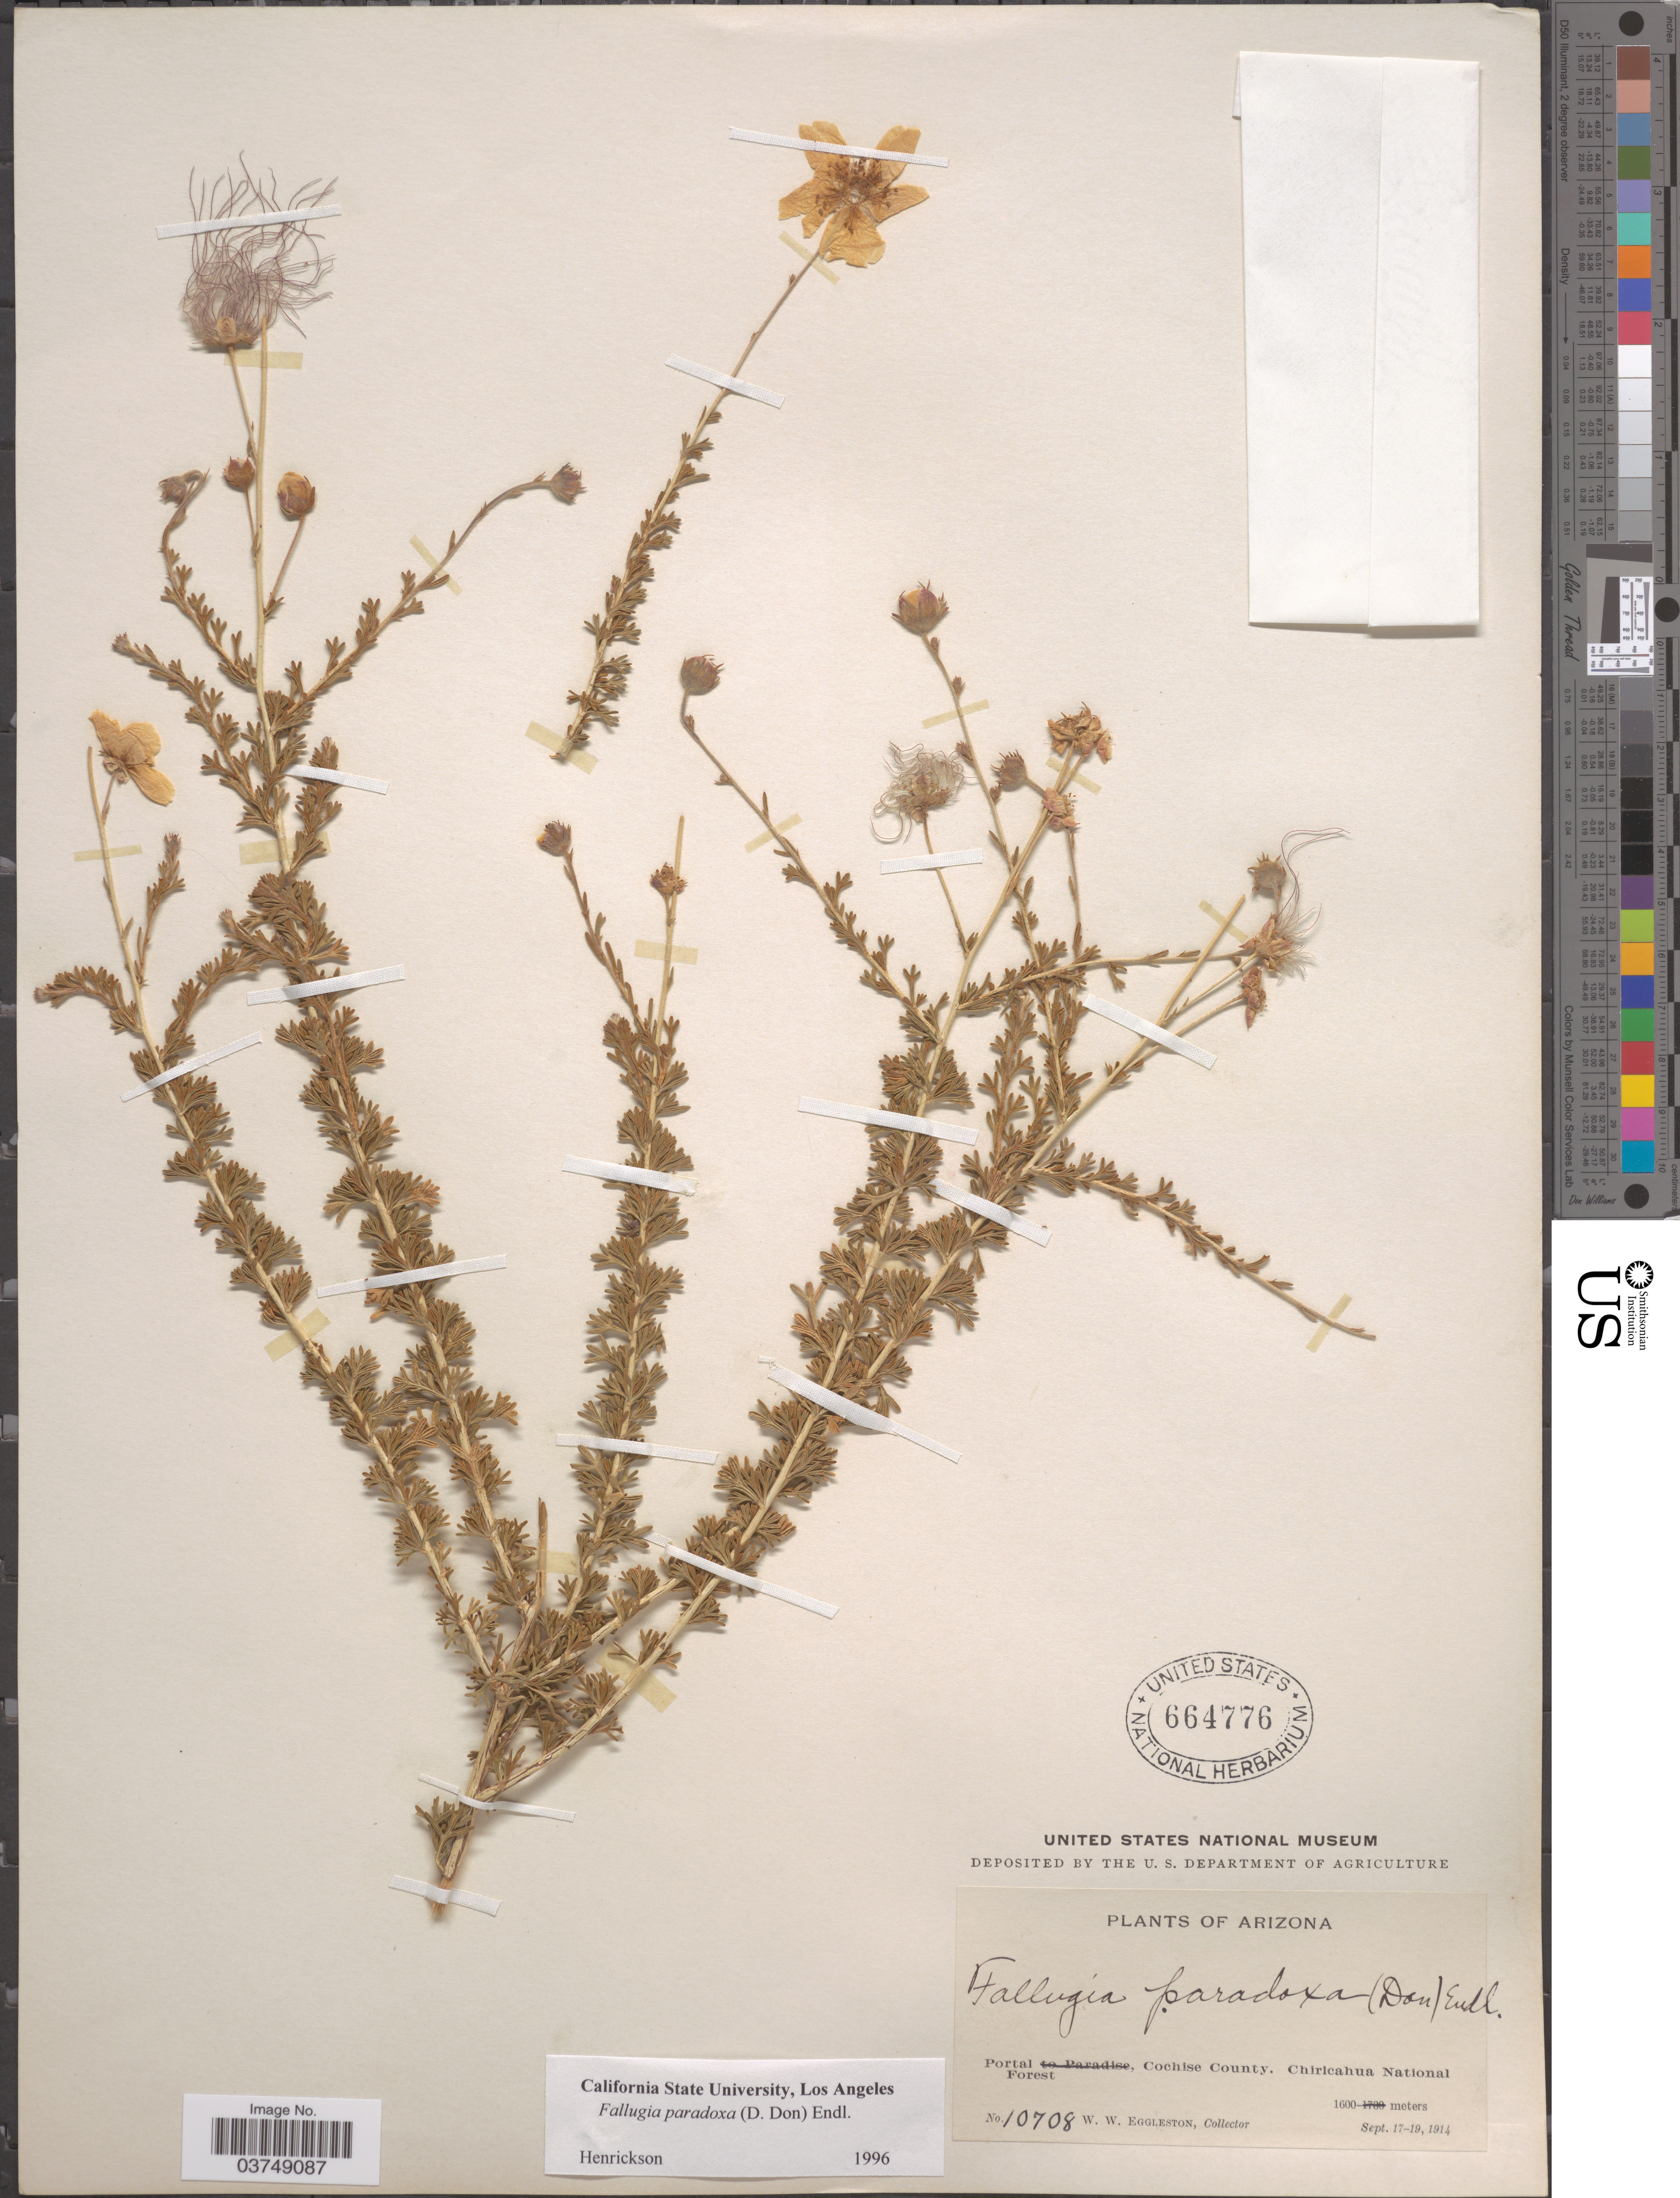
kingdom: Plantae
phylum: Tracheophyta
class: Magnoliopsida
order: Rosales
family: Rosaceae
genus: Fallugia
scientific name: Fallugia paradoxa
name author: (D. Don ex Tilloch & T. Taylor) Endl. ex Torr.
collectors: W. W. Eggleston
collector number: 10708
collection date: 1914-09-17/1914-09-19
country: United States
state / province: Arizona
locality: Portal, Cochise County. Chiricahua National Forest.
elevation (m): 1600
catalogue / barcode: US 664776